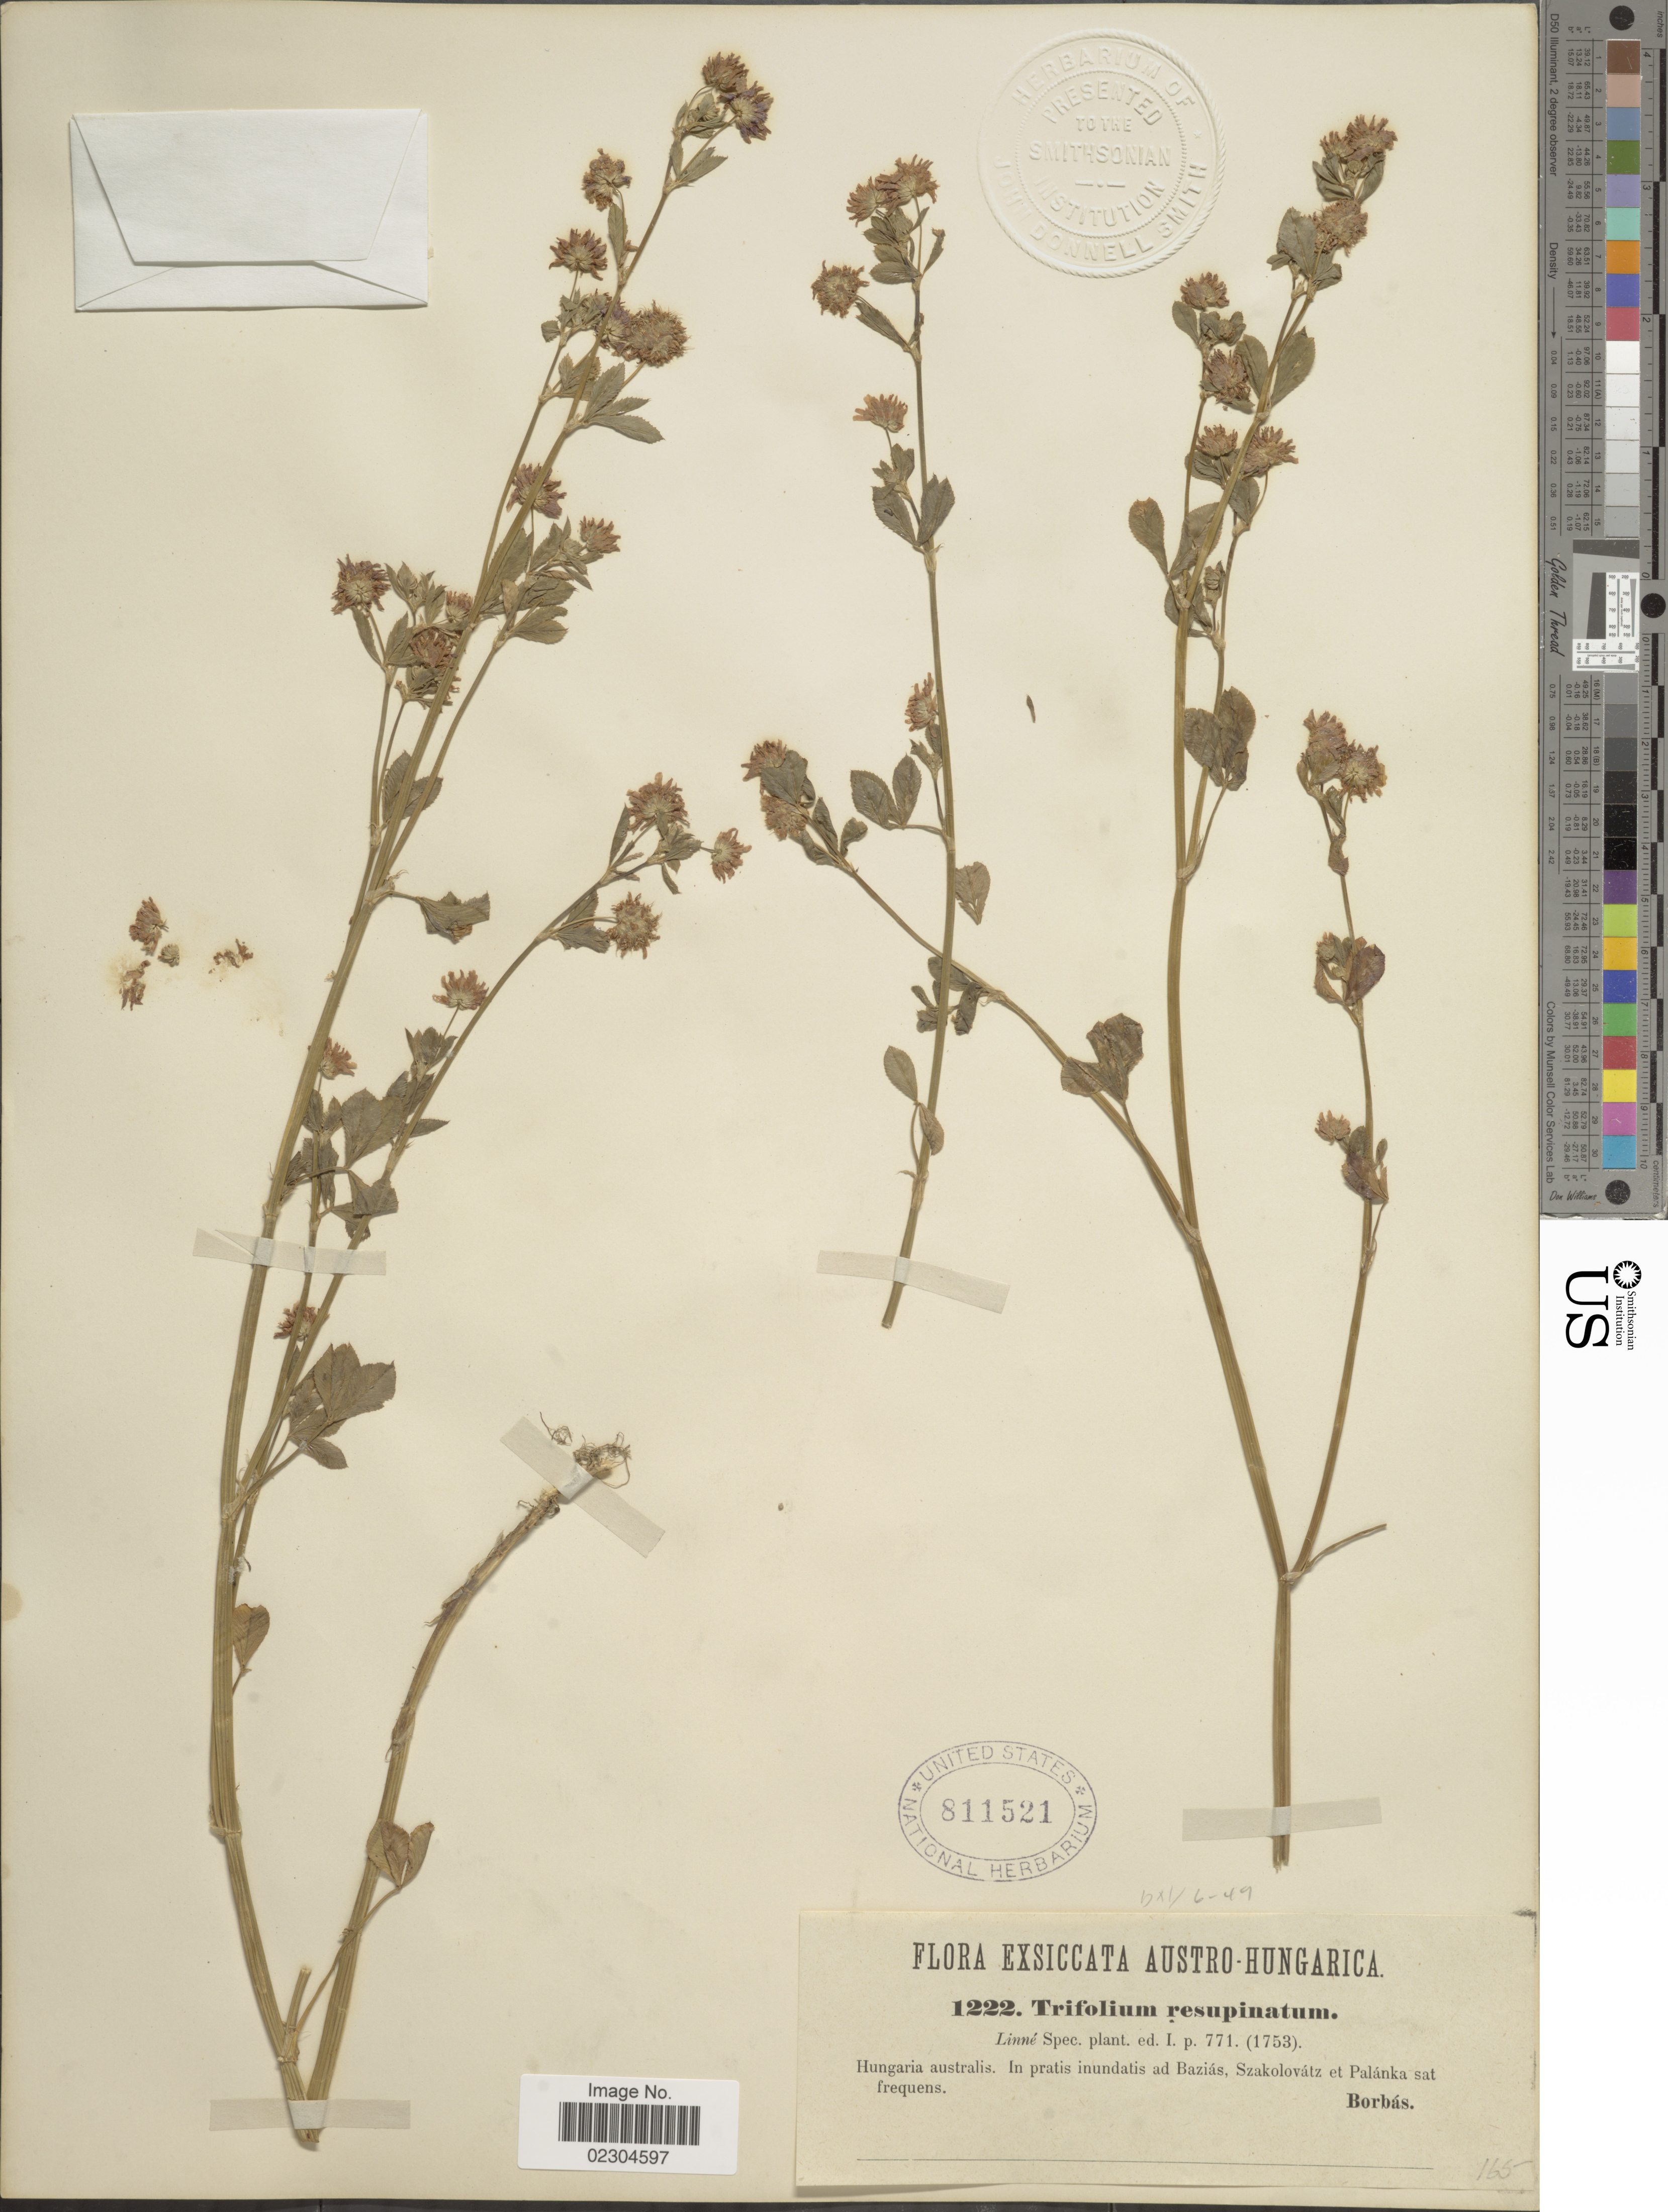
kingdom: Plantae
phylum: Tracheophyta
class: Magnoliopsida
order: Fabales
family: Fabaceae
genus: Trifolium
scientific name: Trifolium resupinatum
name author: L.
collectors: V. von Borbás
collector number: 1222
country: Hungary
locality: Austro-Hungarica, Hungaria australis, In pratis inundatis ad Bazias, Szakolovatz et Palanka sat frequens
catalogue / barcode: US 811521